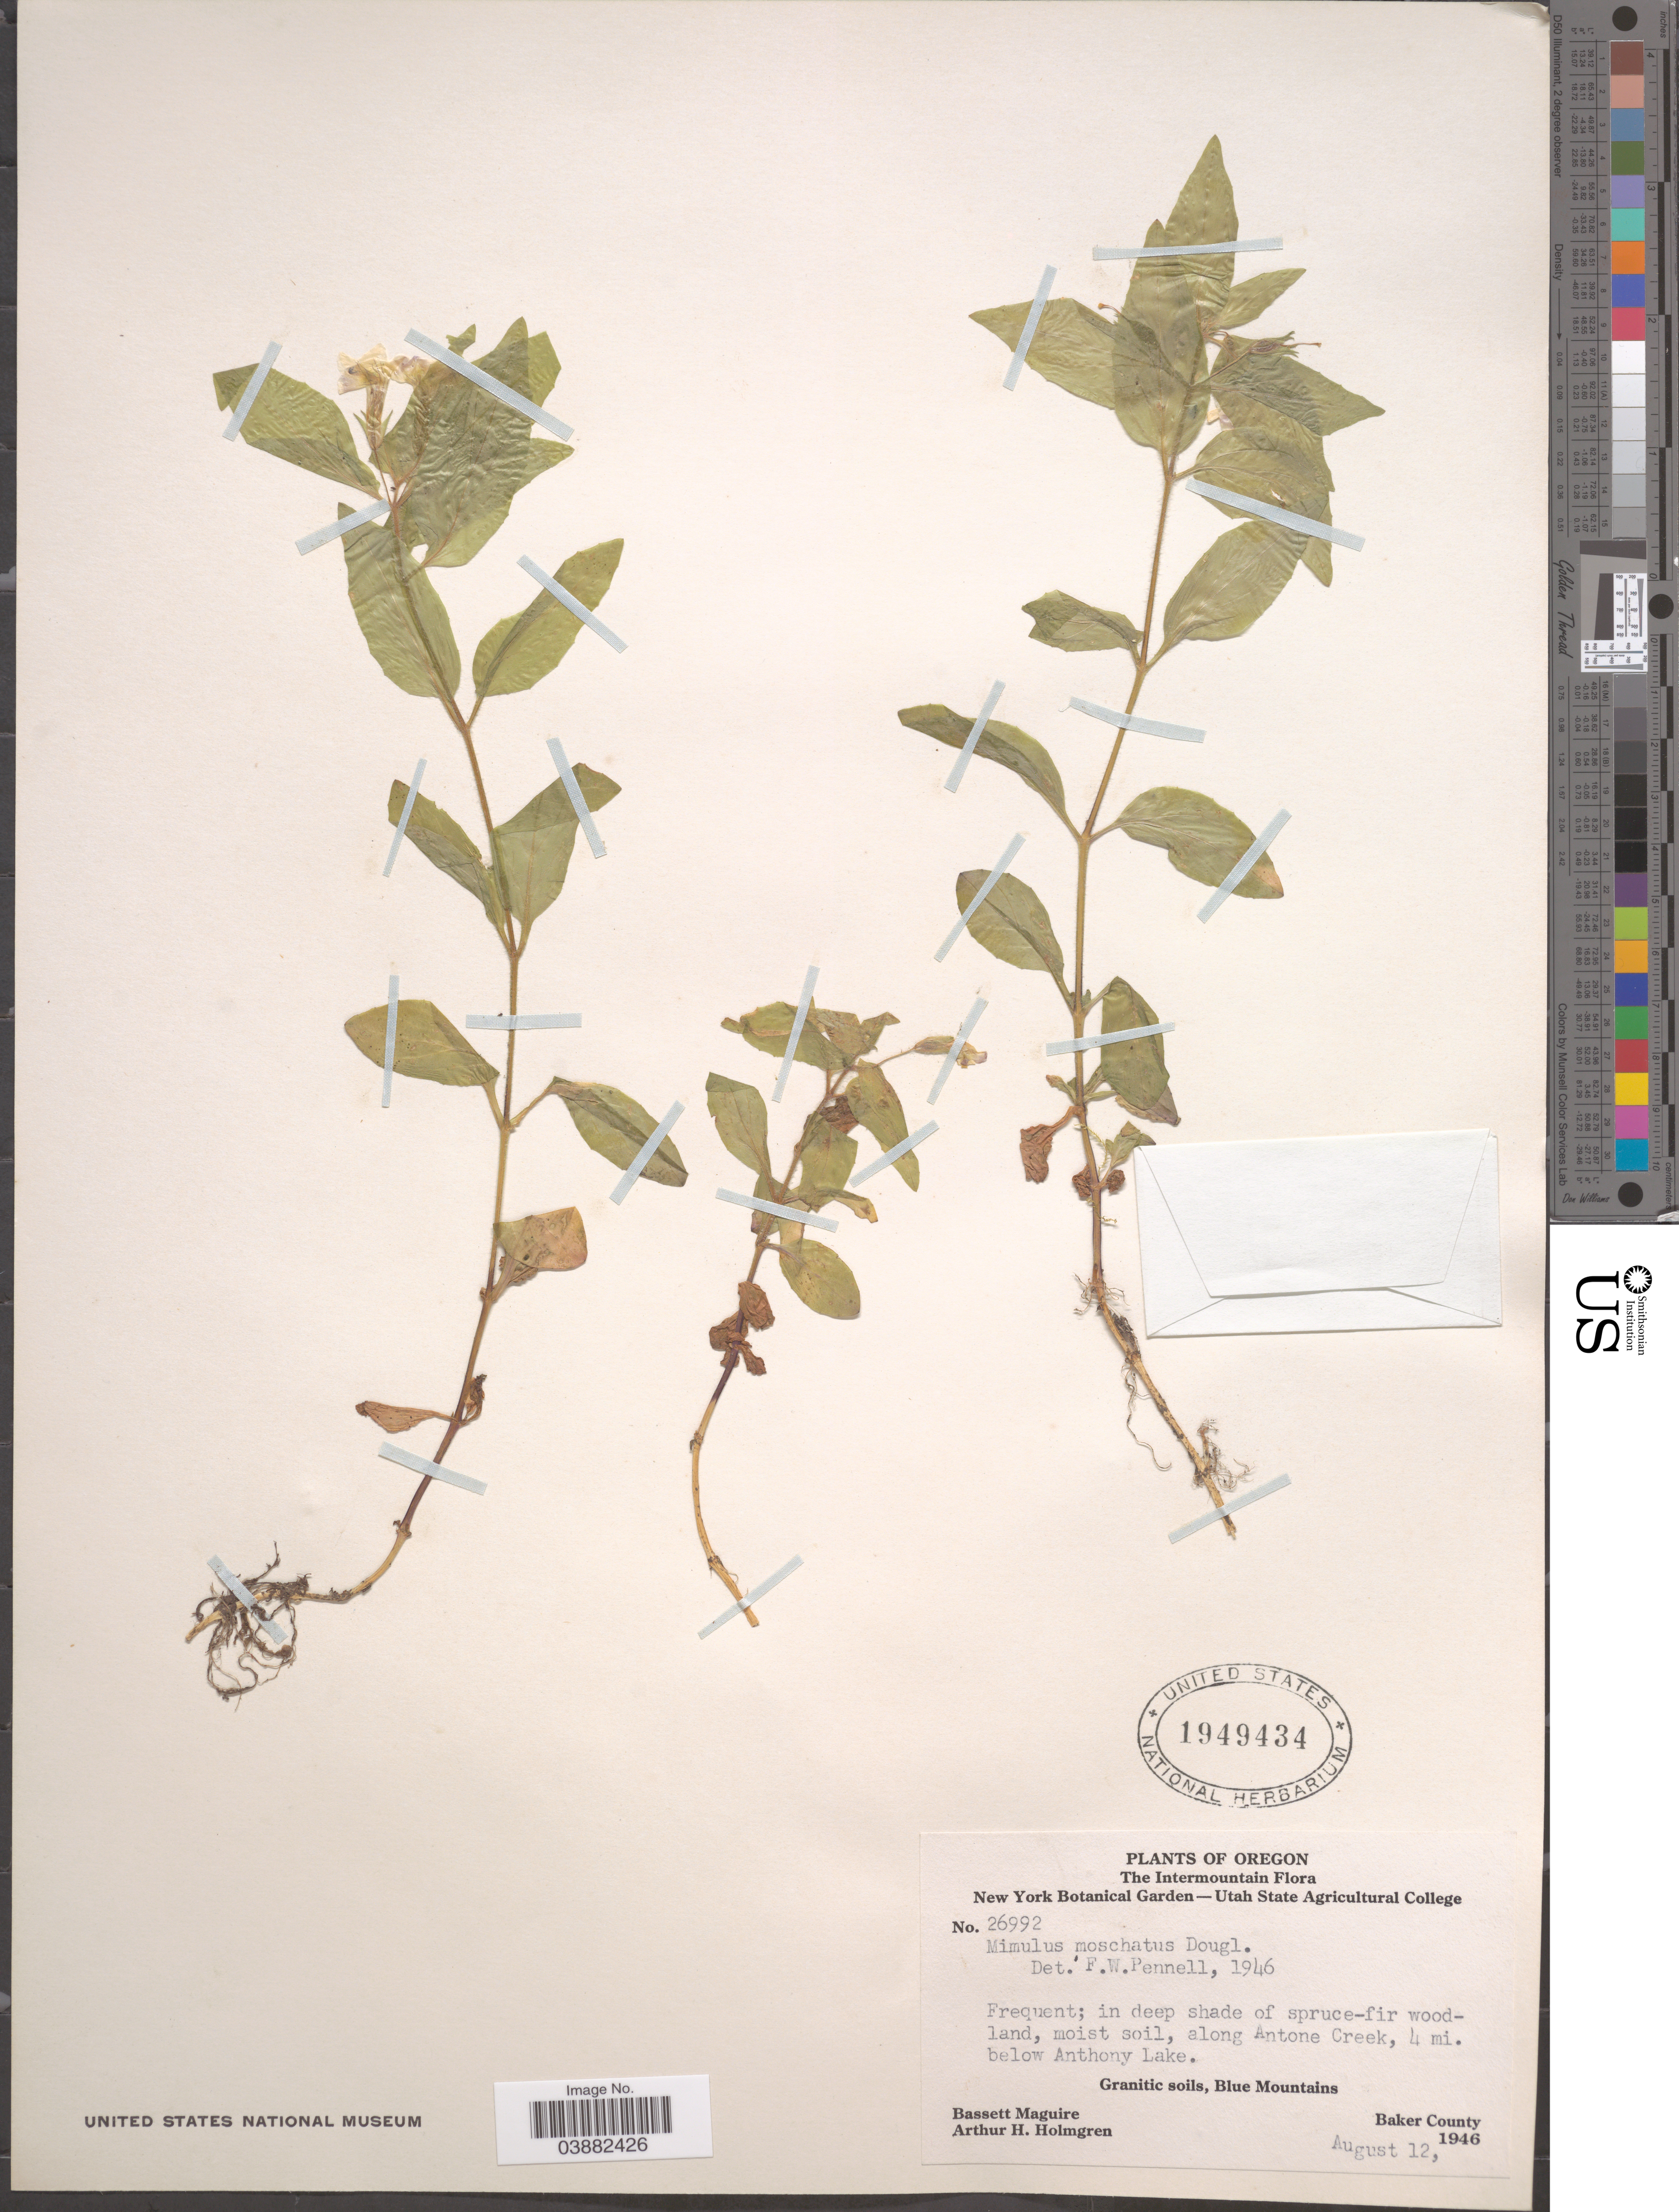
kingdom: Plantae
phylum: Tracheophyta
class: Magnoliopsida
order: Lamiales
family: Phrymaceae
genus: Mimulus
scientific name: Mimulus moschatus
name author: Douglas ex Lindl.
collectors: B. Maguire & A. H. Holmgren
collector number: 26992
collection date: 1946-08-12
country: United States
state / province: Oregon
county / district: Baker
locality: The Intermountain. Along Antone Creek, 4 mi. below Anthony Lake. Blue Mountains. Baker County.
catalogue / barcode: US 1949434